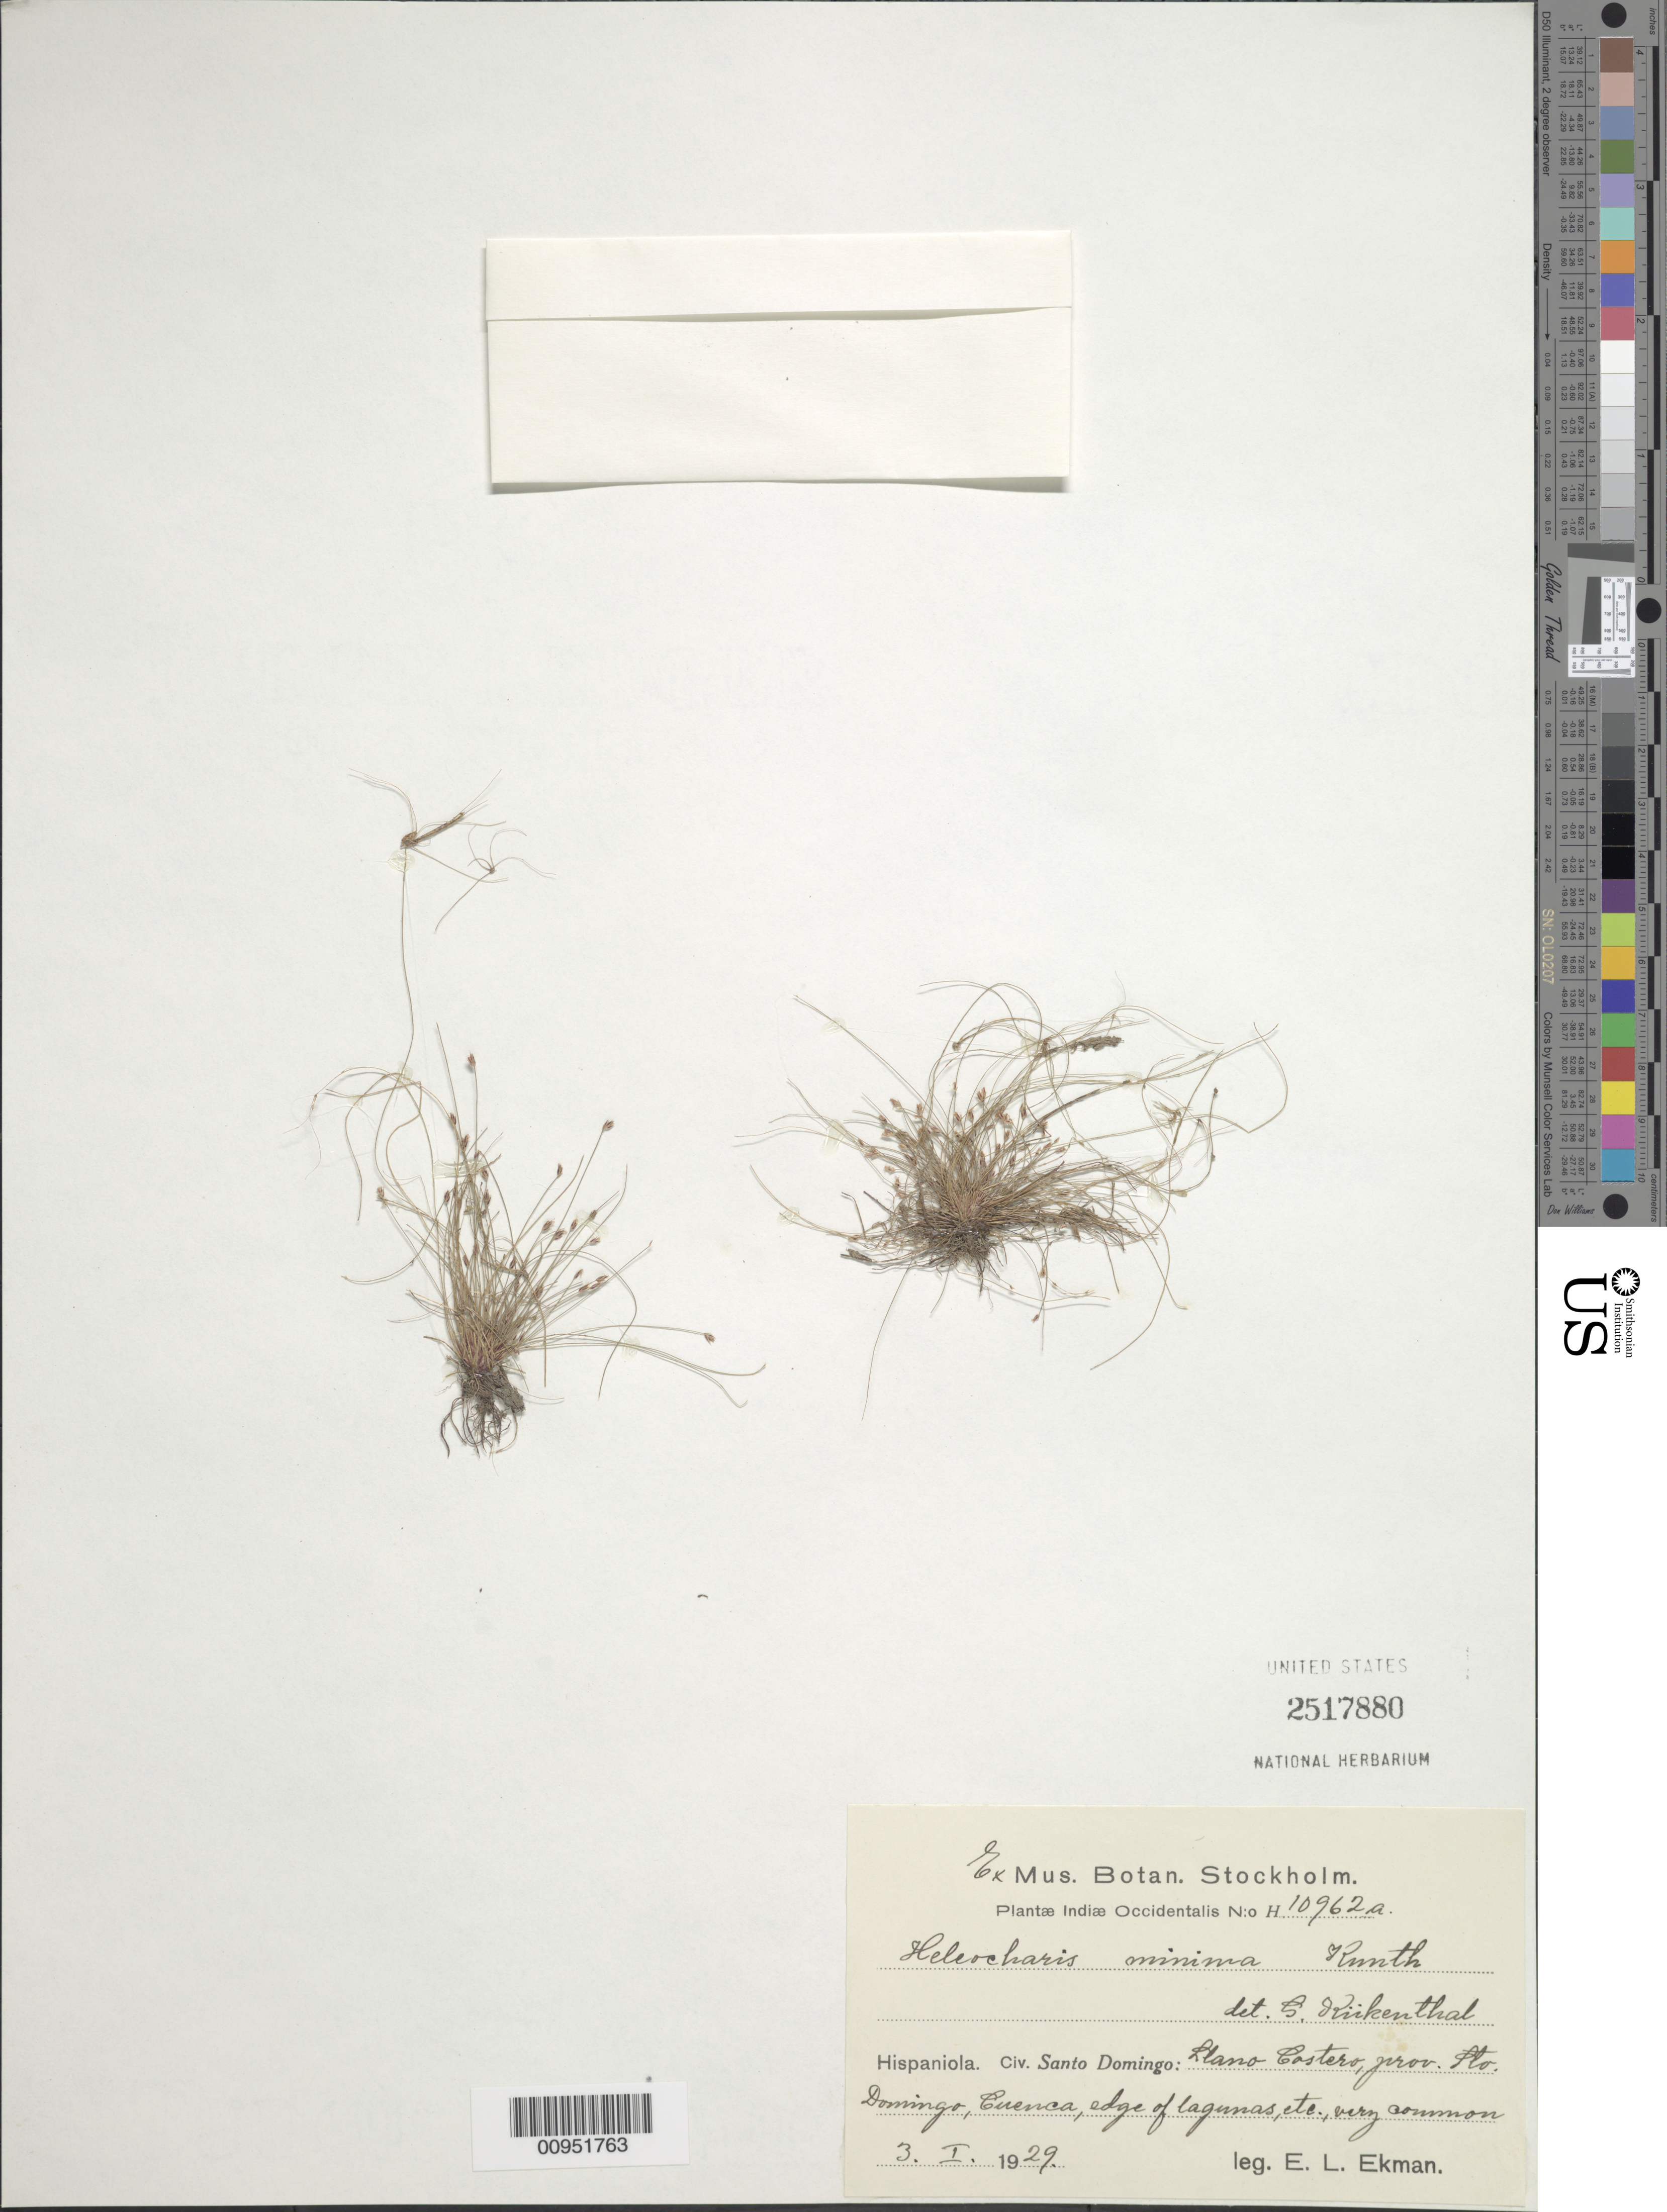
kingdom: Plantae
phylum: Tracheophyta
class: Liliopsida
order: Poales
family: Cyperaceae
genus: Eleocharis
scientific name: Eleocharis minima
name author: Kunth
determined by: Kükenthal, G.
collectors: E. L. Ekman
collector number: H 10962A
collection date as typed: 03 Jan 1929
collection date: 1929-01-03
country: Dominican Republic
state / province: Santo Domingo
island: Hispaniola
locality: Llano Costero, Cuenca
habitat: Edge of lagunas, etc.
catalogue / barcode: US 2517880